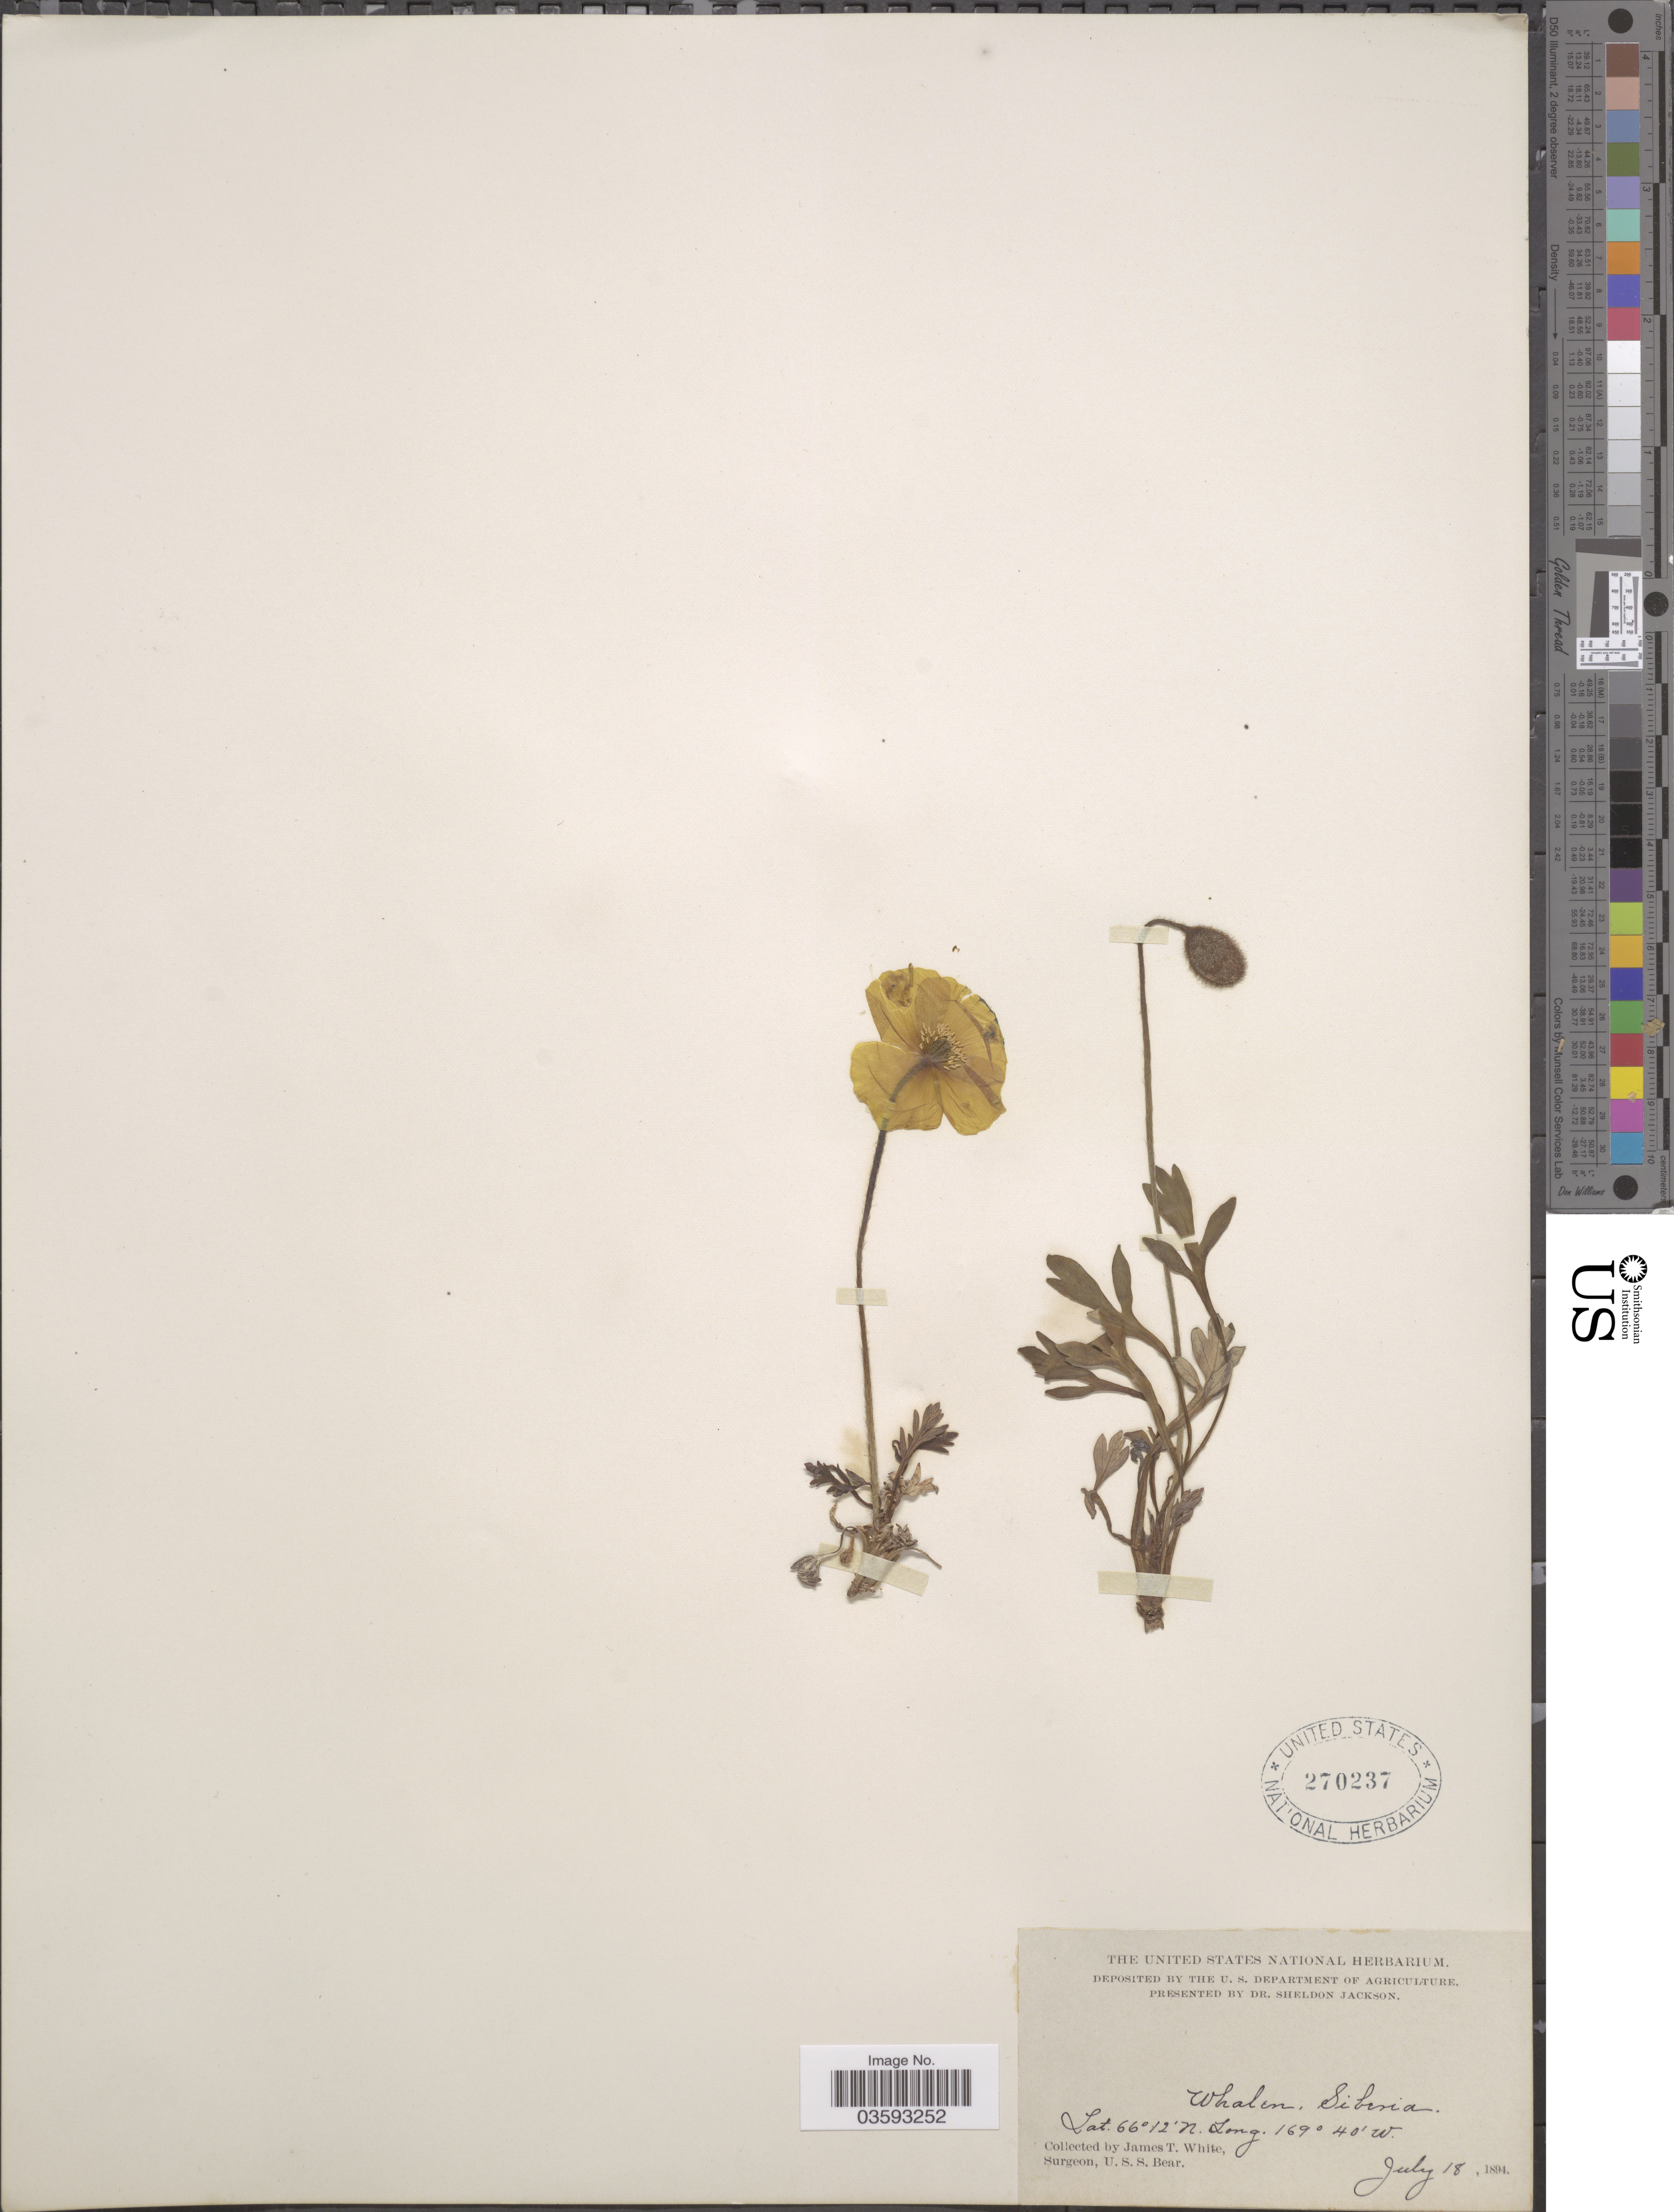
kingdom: Plantae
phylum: Tracheophyta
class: Magnoliopsida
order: Ranunculales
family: Papaveraceae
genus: Papaver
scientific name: Papaver sp.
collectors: J. T. White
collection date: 1894-07-18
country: Russian Federation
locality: Whalen, Siberia.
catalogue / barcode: US 270237